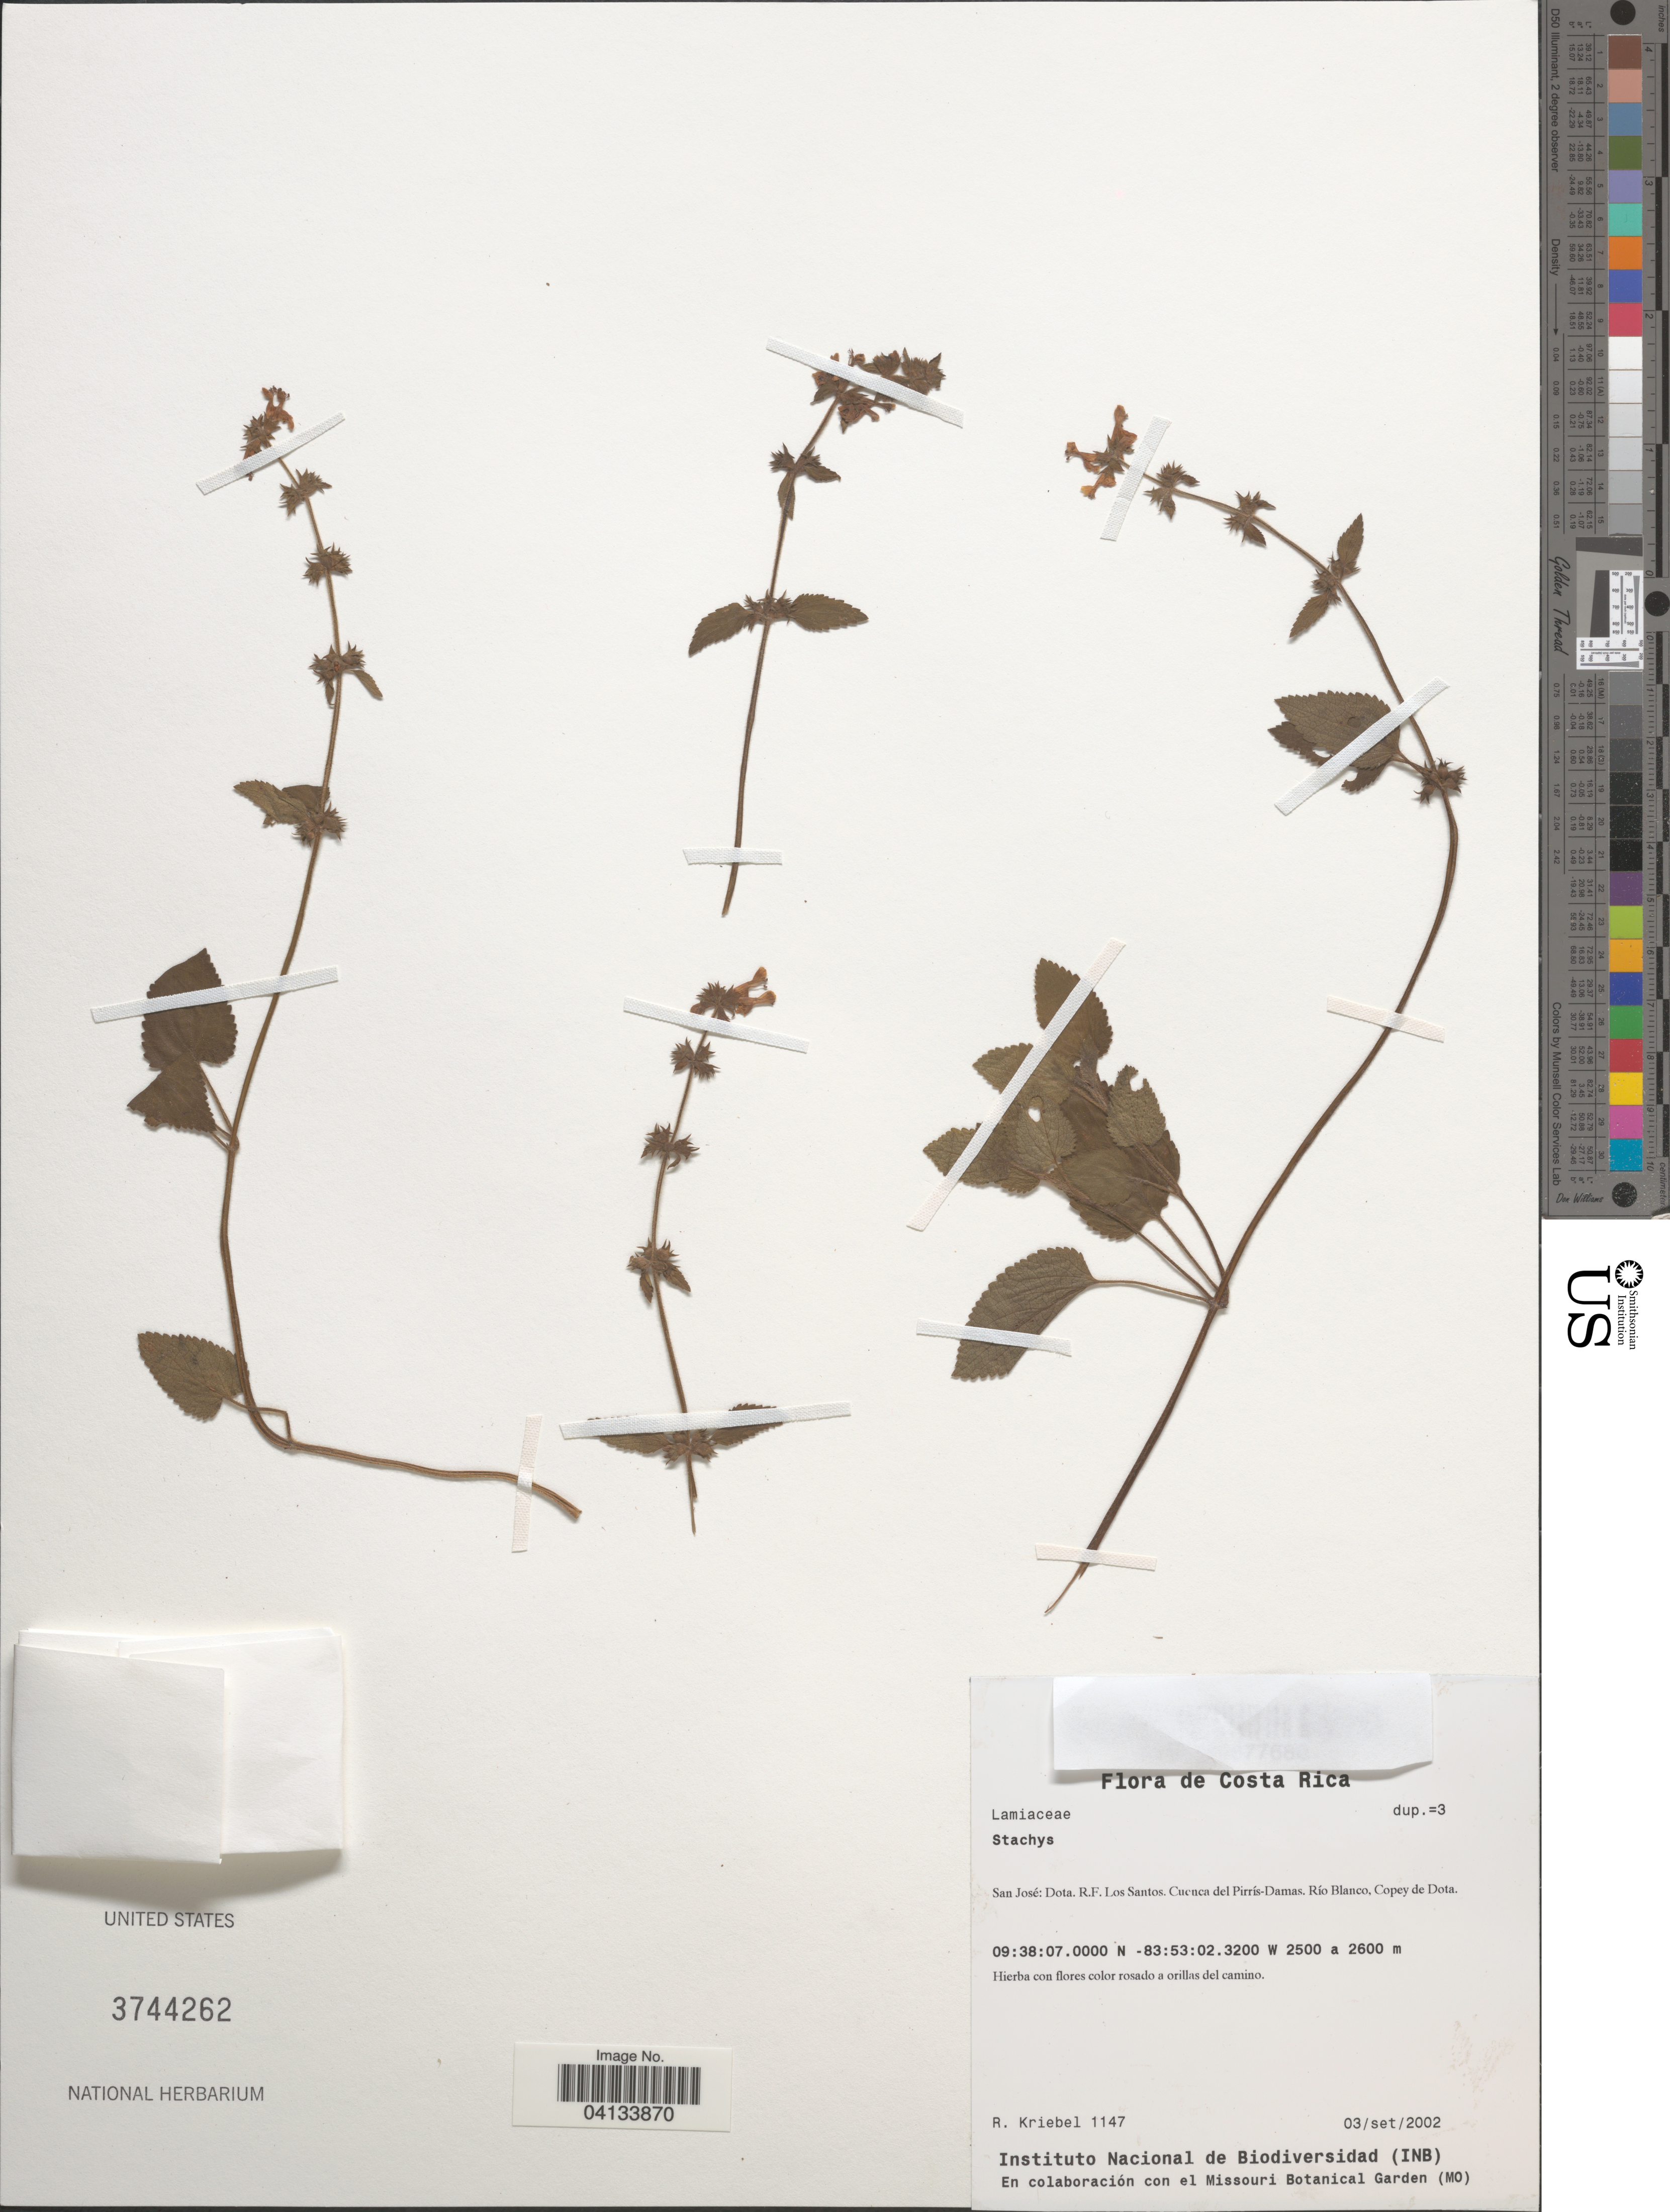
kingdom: Plantae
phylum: Tracheophyta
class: Magnoliopsida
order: Lamiales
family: Lamiaceae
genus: Stachys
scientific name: Stachys sp.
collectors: R. Kriebel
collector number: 1147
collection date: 2002-09-03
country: Costa Rica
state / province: San José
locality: Dota. R.F. Los Santos. Cuenca del Pirrís-Damas. Río Blanco, Copey de Dota.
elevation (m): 2500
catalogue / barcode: US 3744262